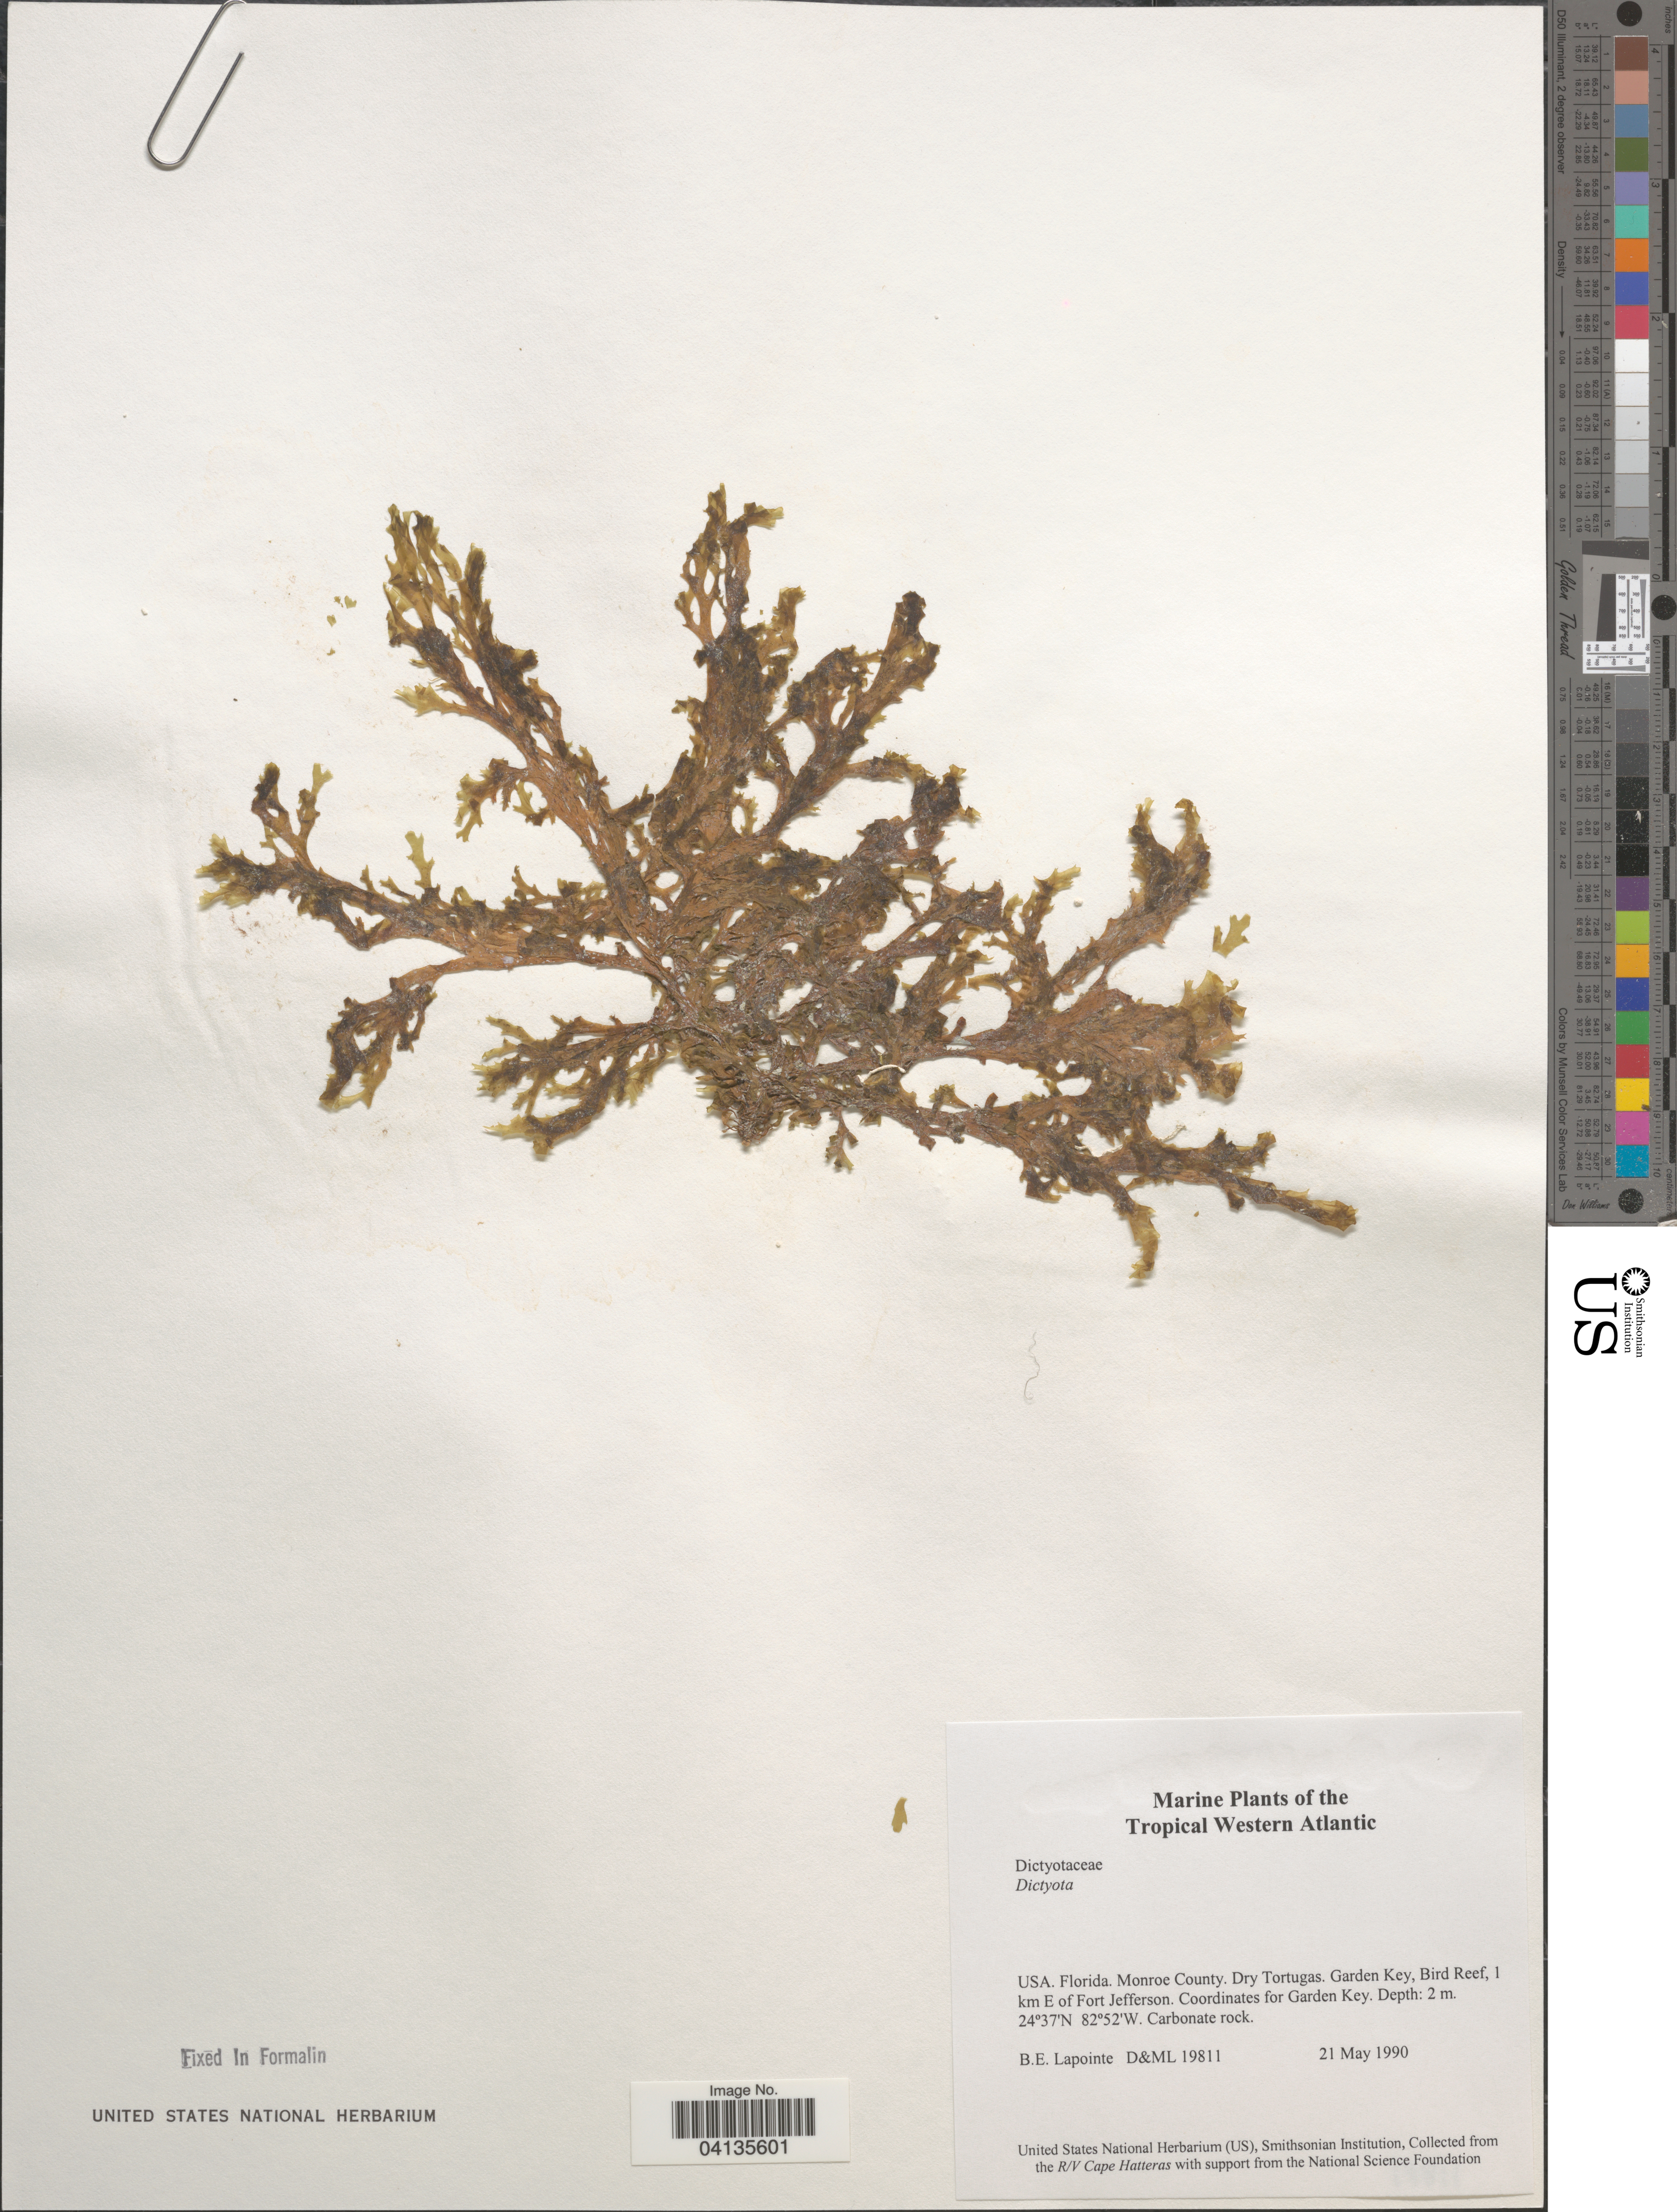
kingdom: Chromista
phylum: Ochrophyta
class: Phaeophyceae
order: Dictyotales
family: Dictyotaceae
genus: Dictyota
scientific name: Dictyota sp.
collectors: B. Lapointe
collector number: D&ML19811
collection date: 1990-05-21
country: United States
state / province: Florida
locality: Tropical Western Atlantic. Monroe County. Dry Tortugas. Garden Key, Bird Reef, 1 km E of Fort Jefferson. Coordinates for Garden Key.